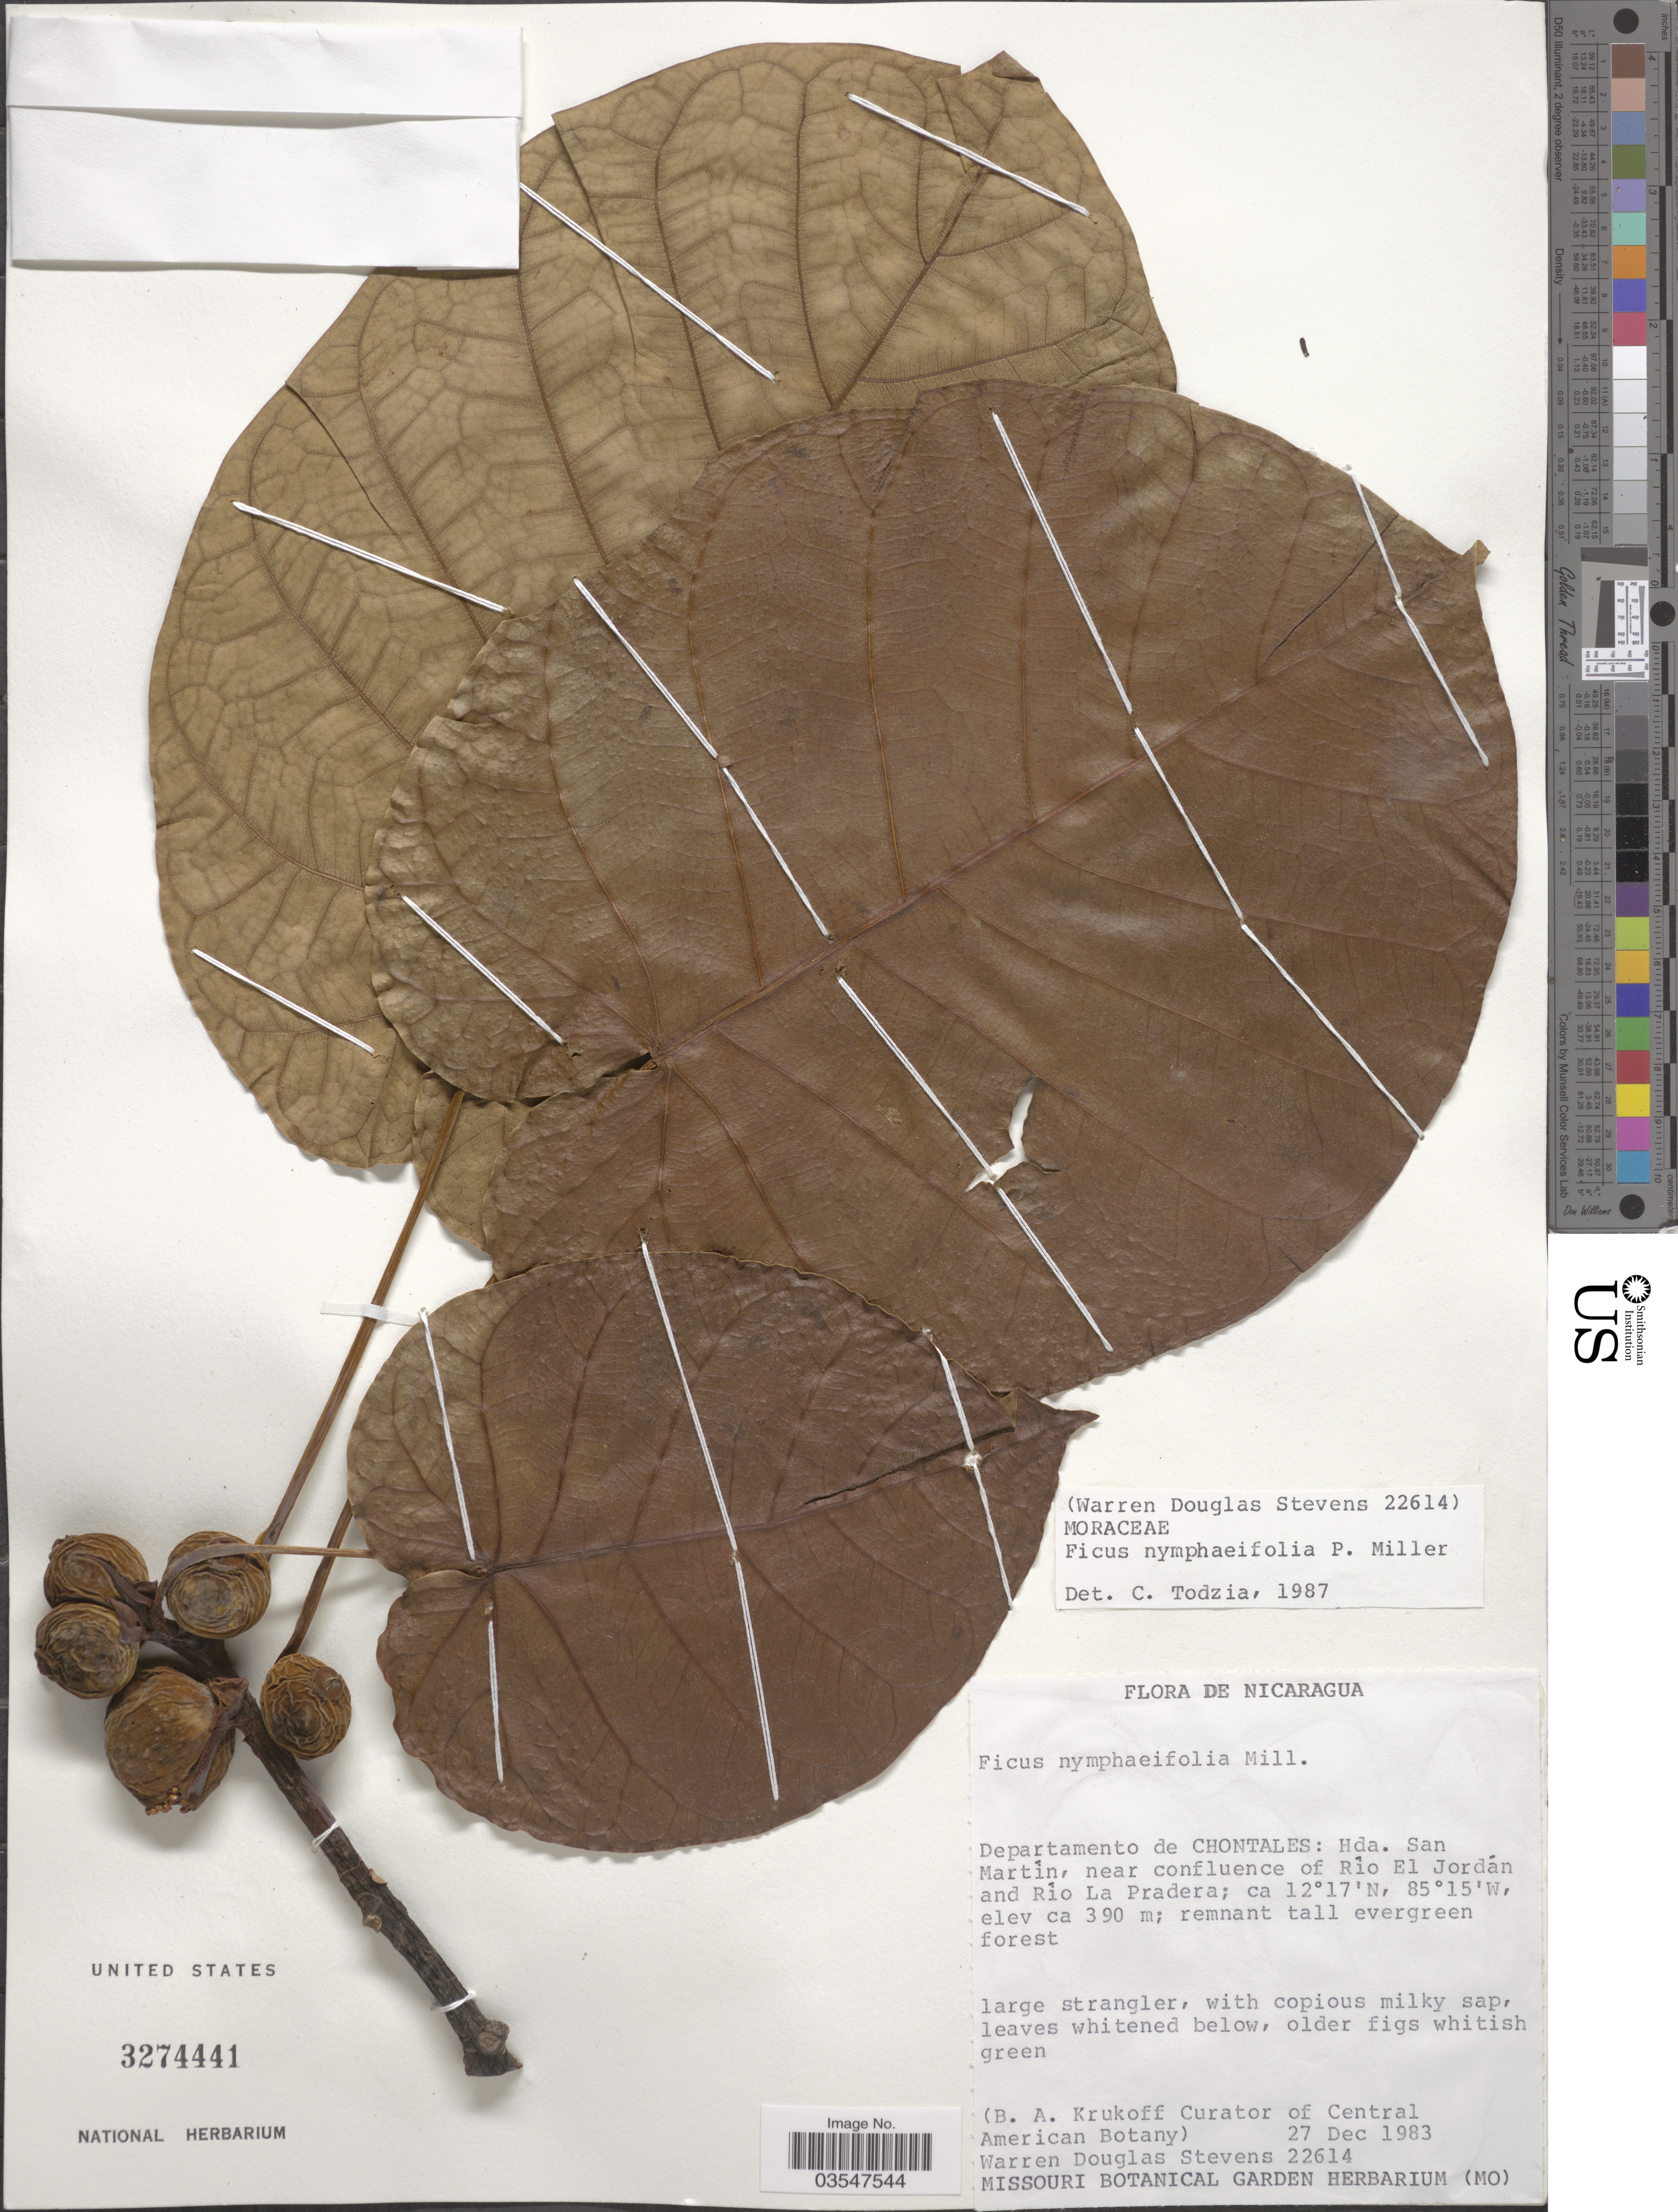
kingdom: Plantae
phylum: Tracheophyta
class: Magnoliopsida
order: Rosales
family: Moraceae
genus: Ficus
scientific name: Ficus nymphaeifolia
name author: Mill.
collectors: W. D. Stevens & B. A. Krukoff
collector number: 22614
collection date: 1983-12-27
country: Nicaragua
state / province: Chontales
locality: Departamento de Chontales: Hda. San Martín, near confluence of Río El Jordán and Río La Pradera.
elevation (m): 390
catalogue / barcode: US 3274441